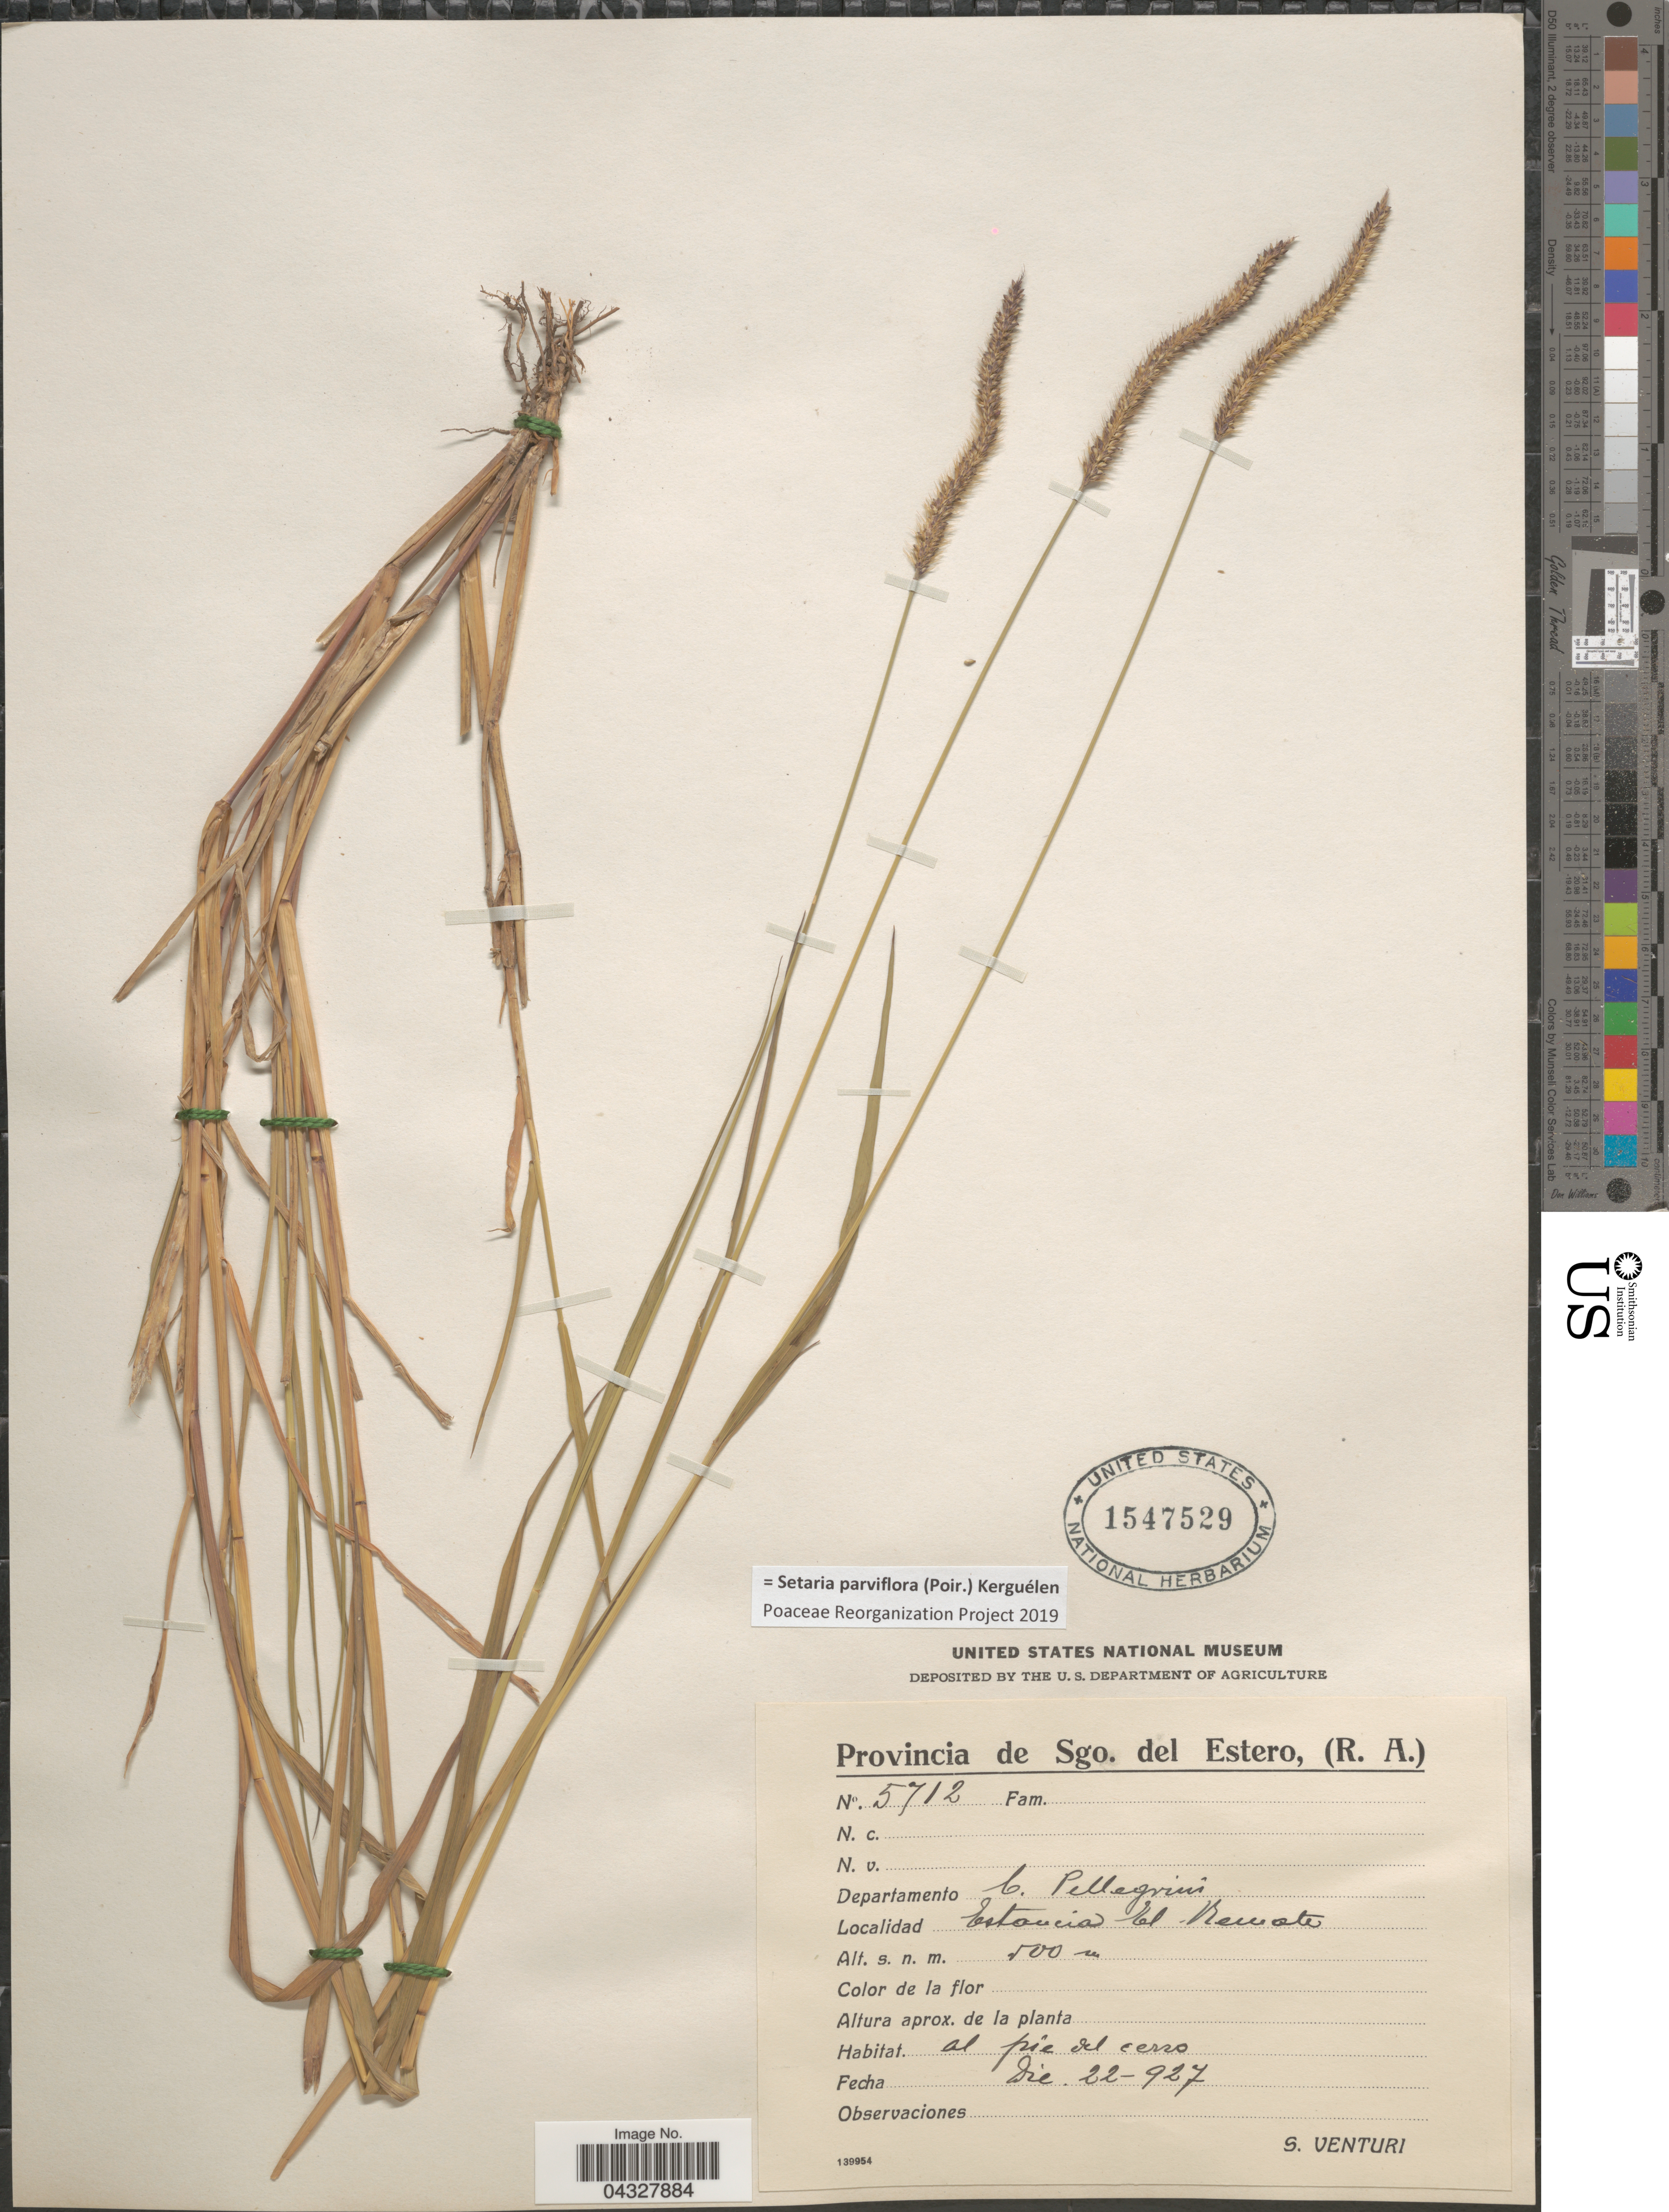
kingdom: Plantae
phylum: Tracheophyta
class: Liliopsida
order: Poales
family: Poaceae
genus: Setaria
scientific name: Setaria parviflora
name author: (Poir.) Kerguélen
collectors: S. Venturi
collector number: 5712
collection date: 1927-12-22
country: Argentina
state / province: Santiago del Estero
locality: Departamento C. Pellegrini. Estancia El Remate.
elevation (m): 500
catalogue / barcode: US 1547529